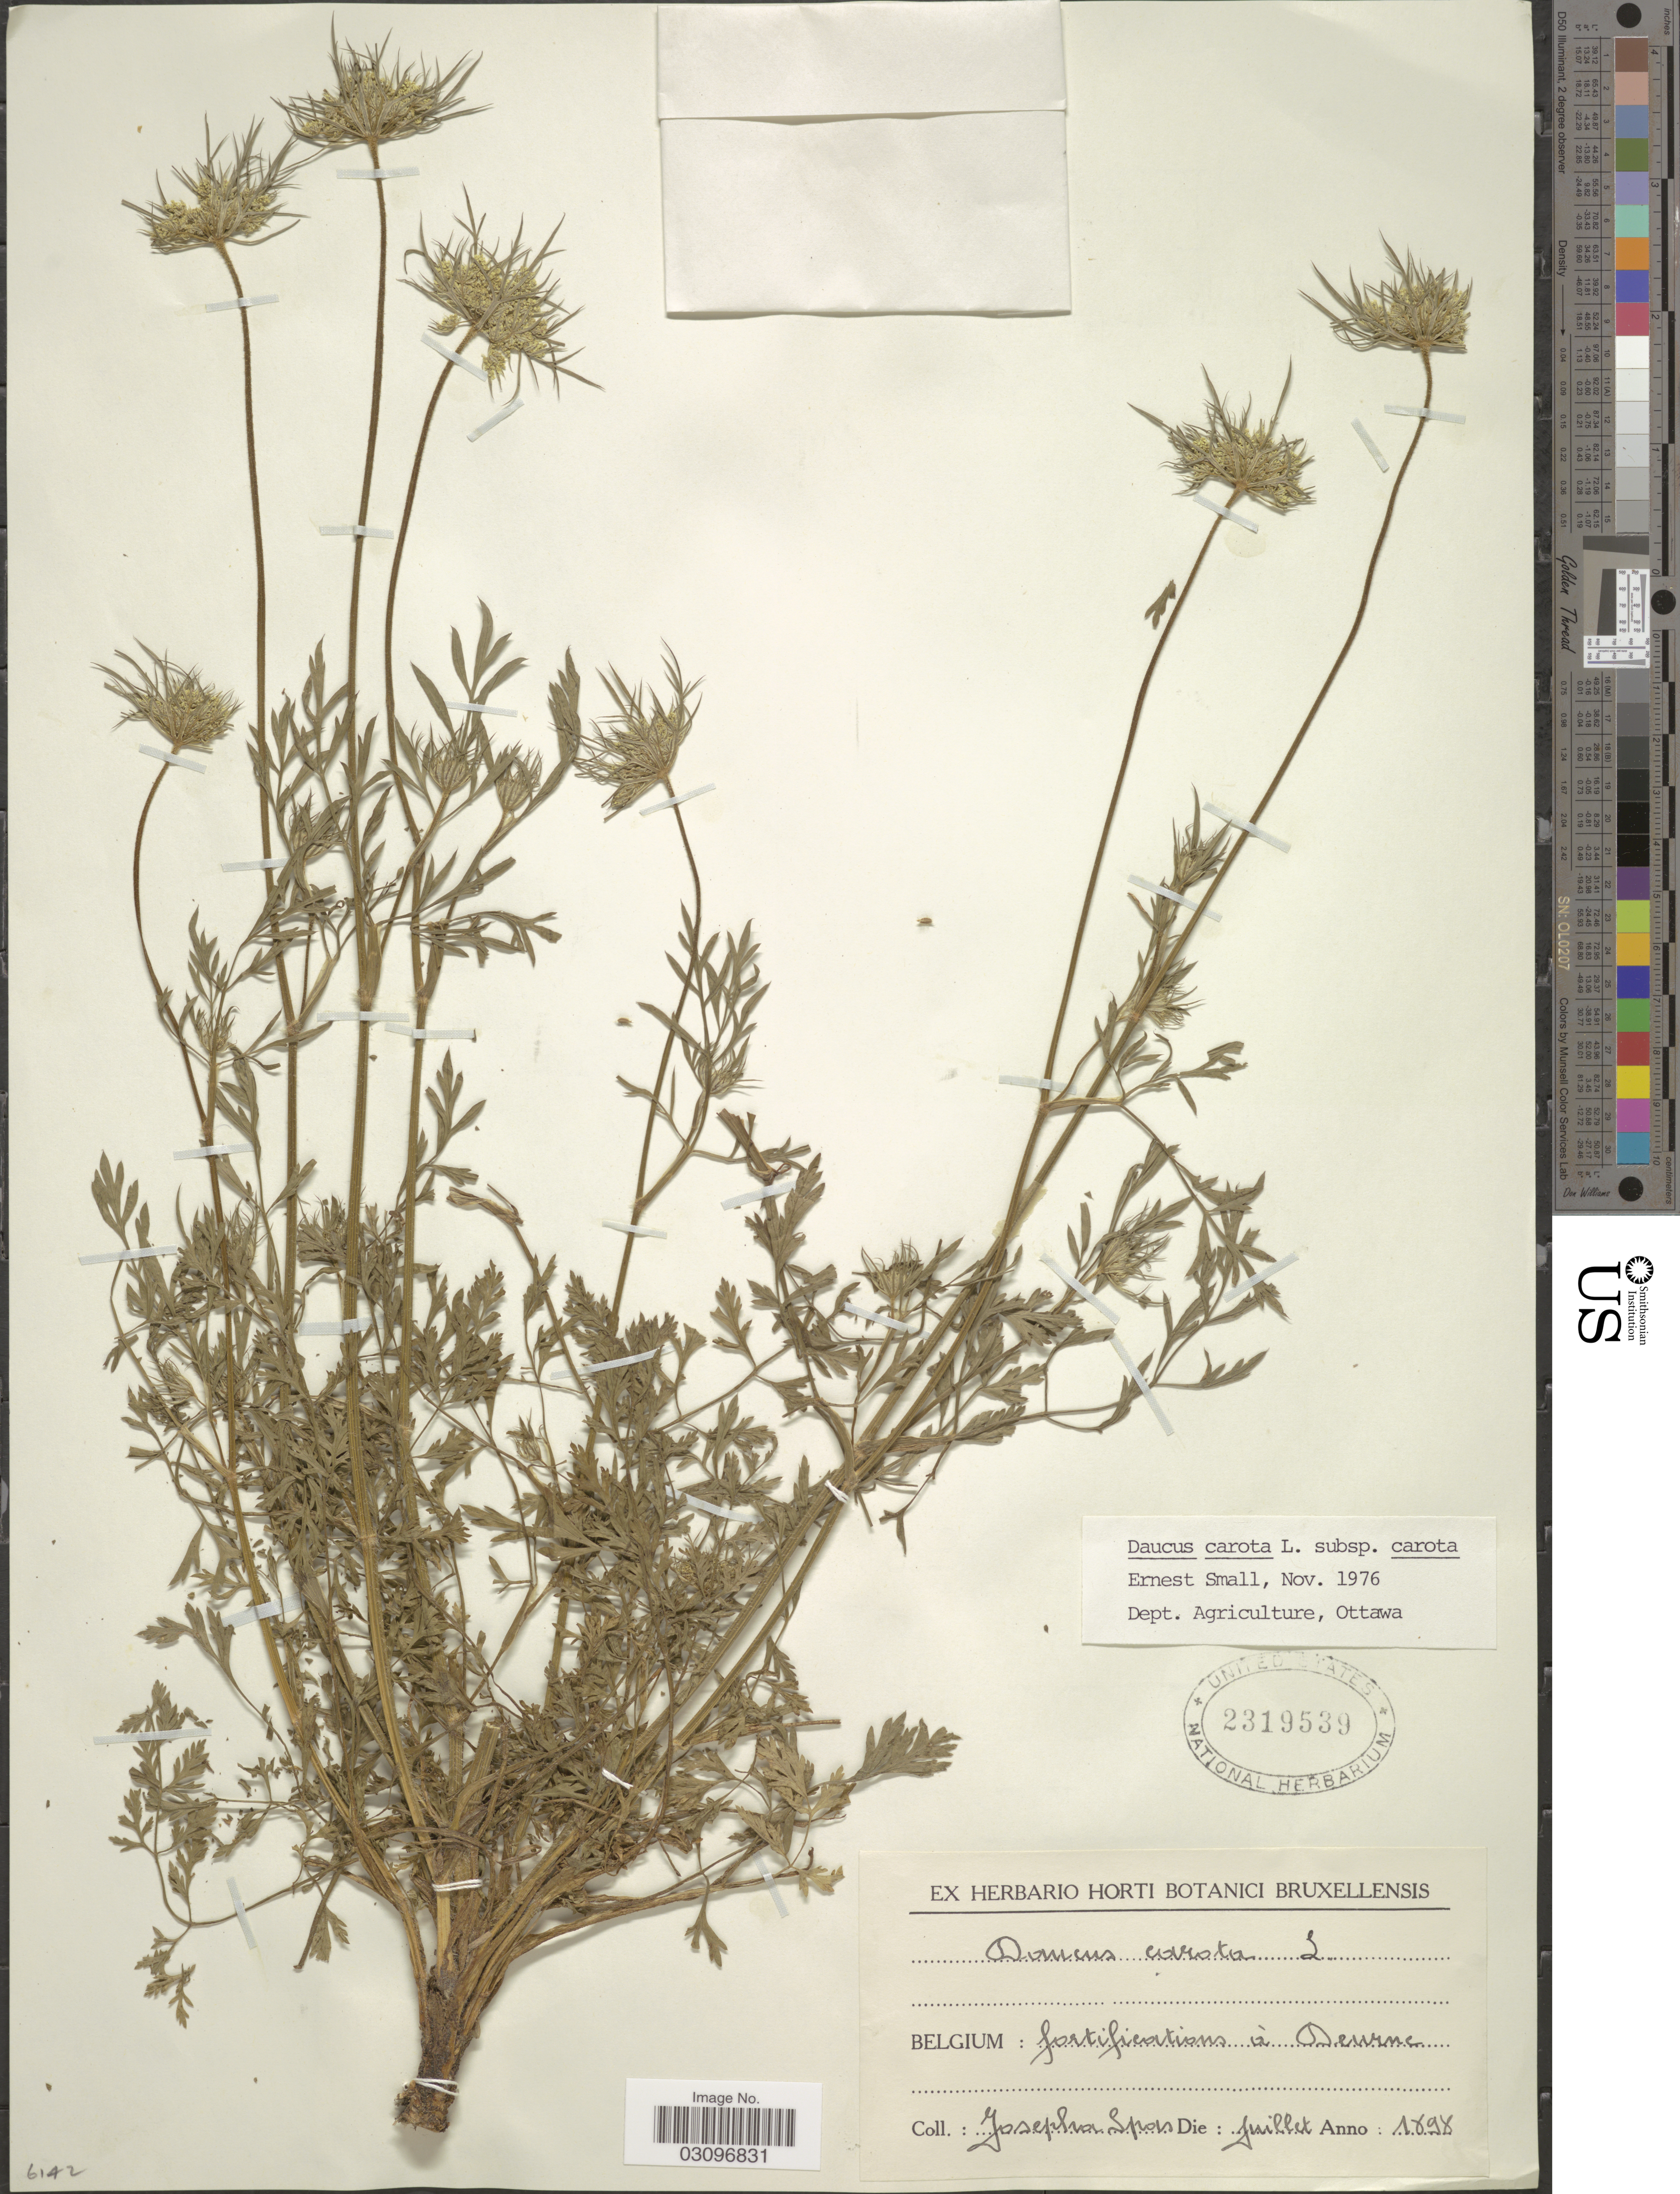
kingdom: Plantae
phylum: Tracheophyta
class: Magnoliopsida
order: Apiales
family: Apiaceae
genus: Daucus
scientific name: Daucus carota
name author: L.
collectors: J. Spas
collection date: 1898-07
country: Belgium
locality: Fortifications à Deurne.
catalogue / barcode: US 2319539